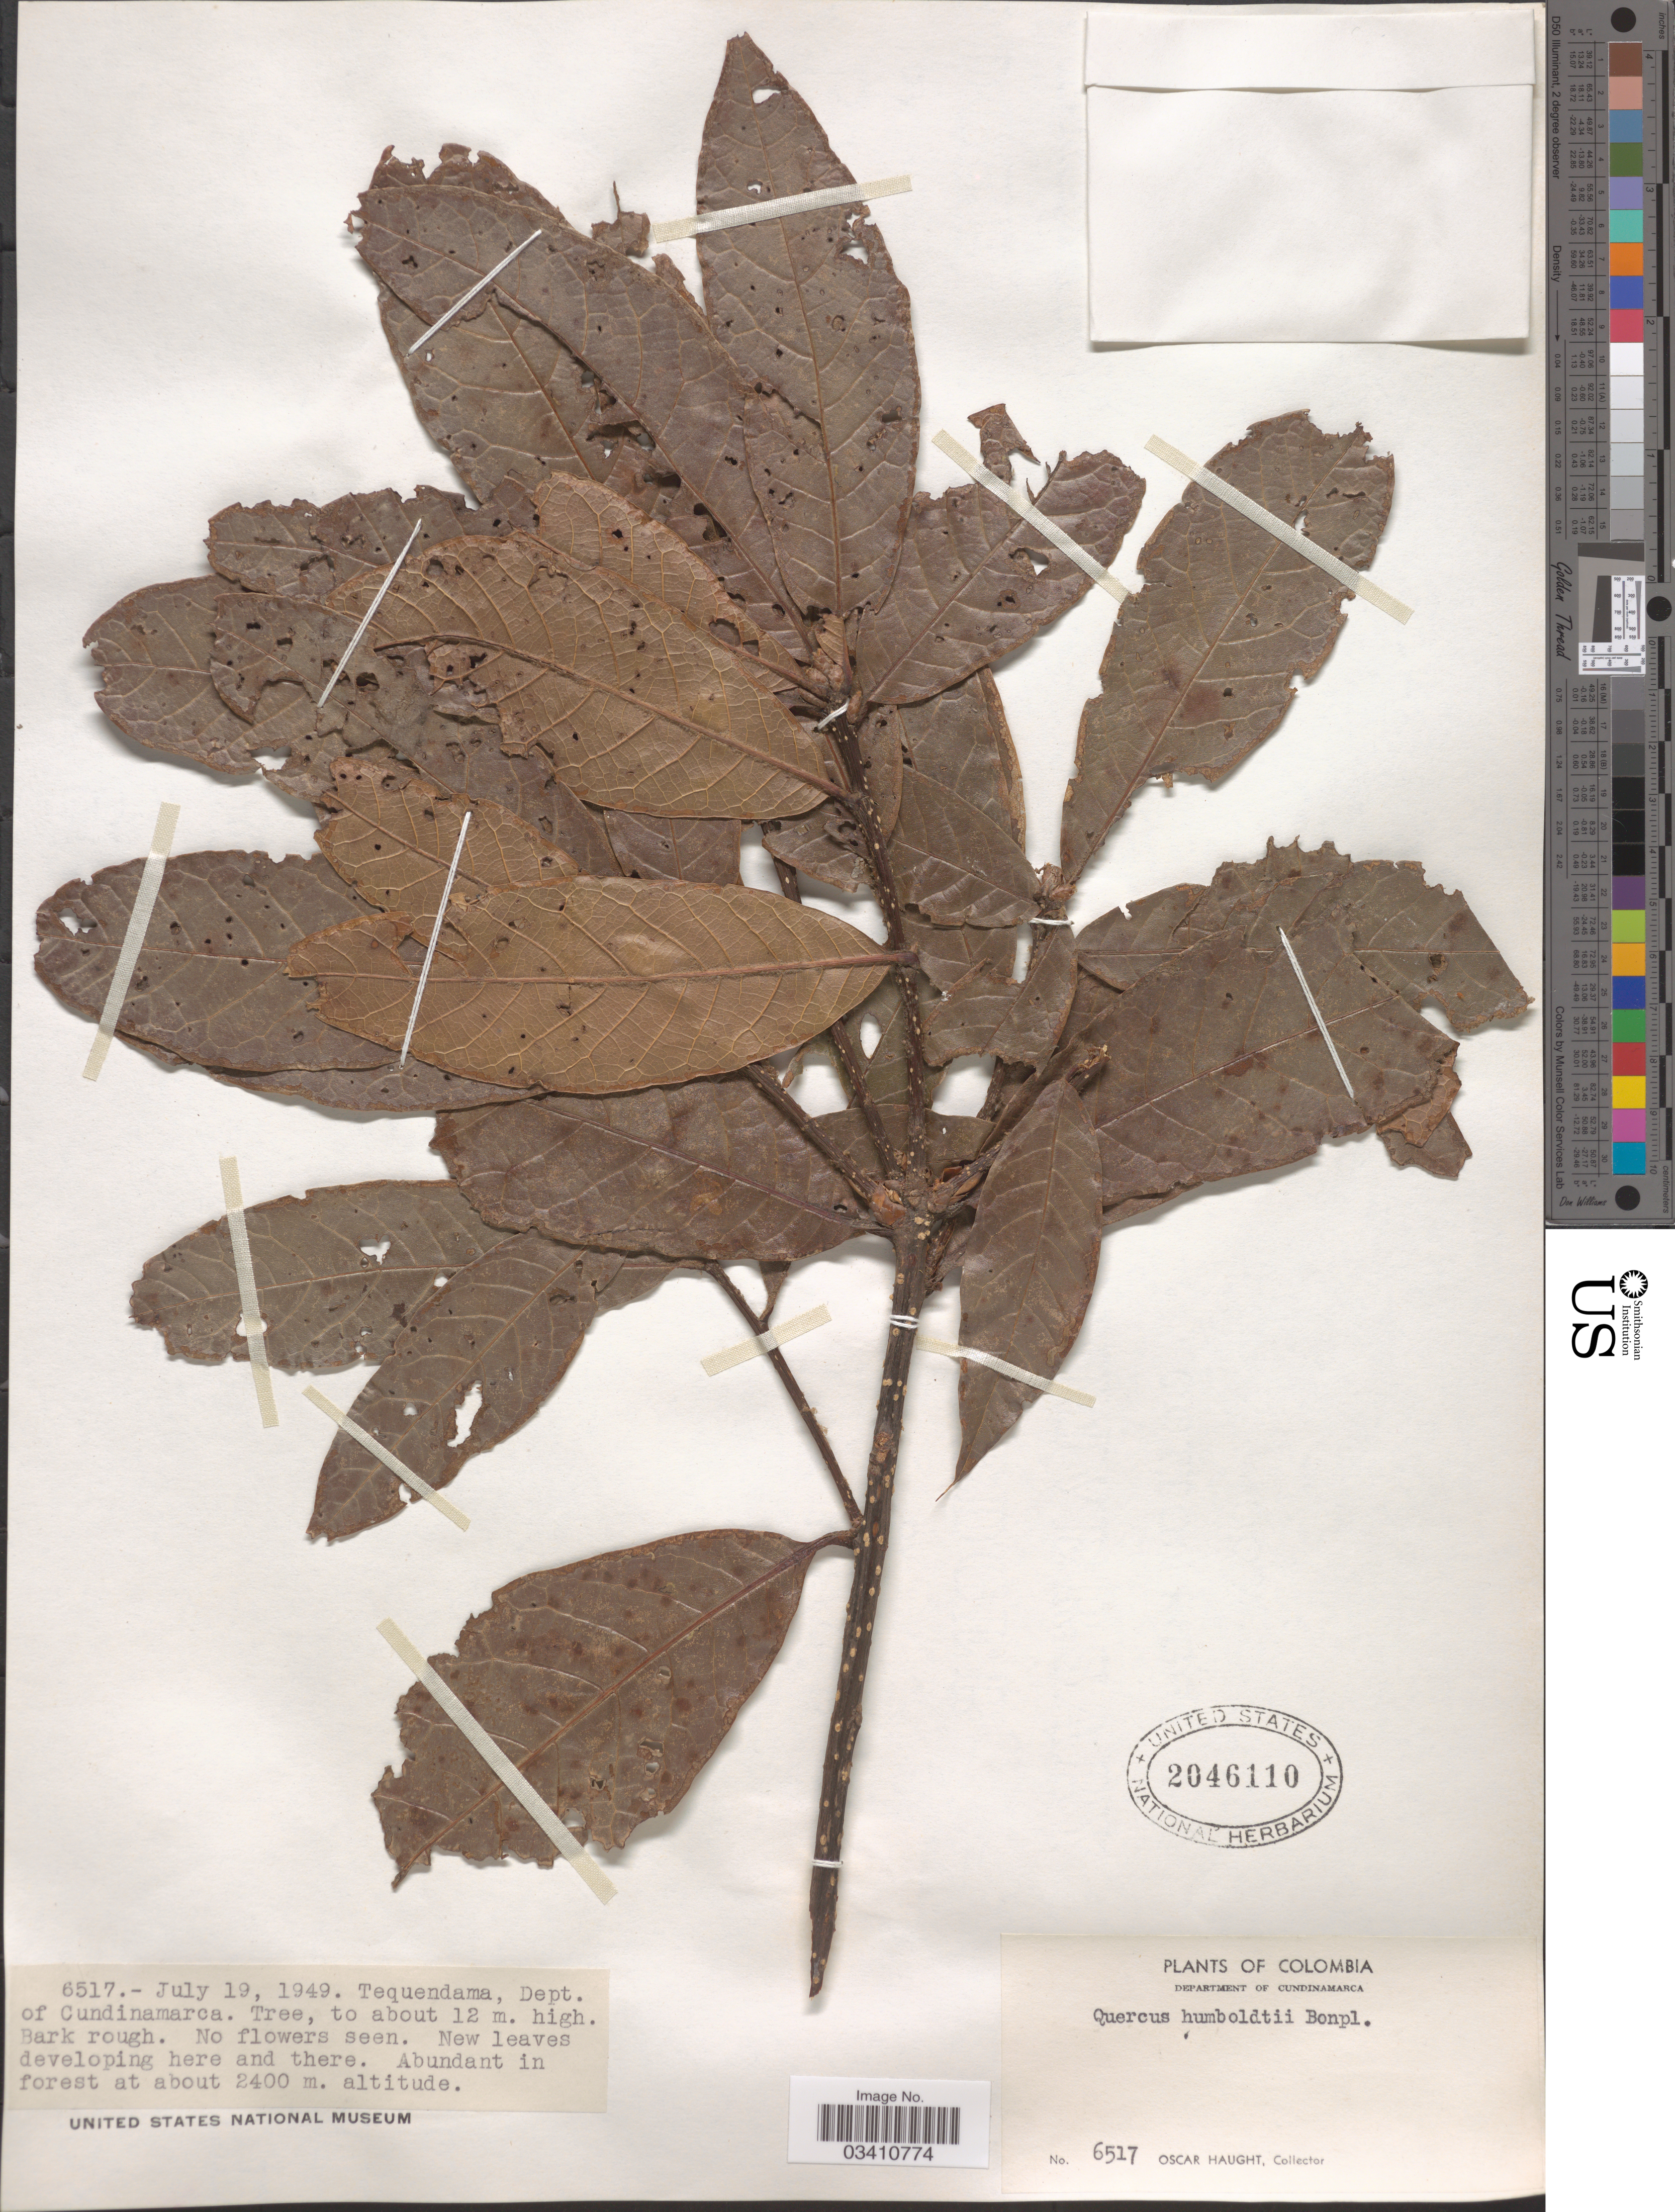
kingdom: Plantae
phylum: Tracheophyta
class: Magnoliopsida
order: Fagales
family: Fagaceae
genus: Quercus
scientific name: Quercus humboldtii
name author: Bonpl.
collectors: O. L. Haught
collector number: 6517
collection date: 1949-07-19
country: Colombia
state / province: Cundinamarca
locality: Tequendama, Department of Cundinamarca.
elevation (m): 2400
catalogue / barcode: US 2046110